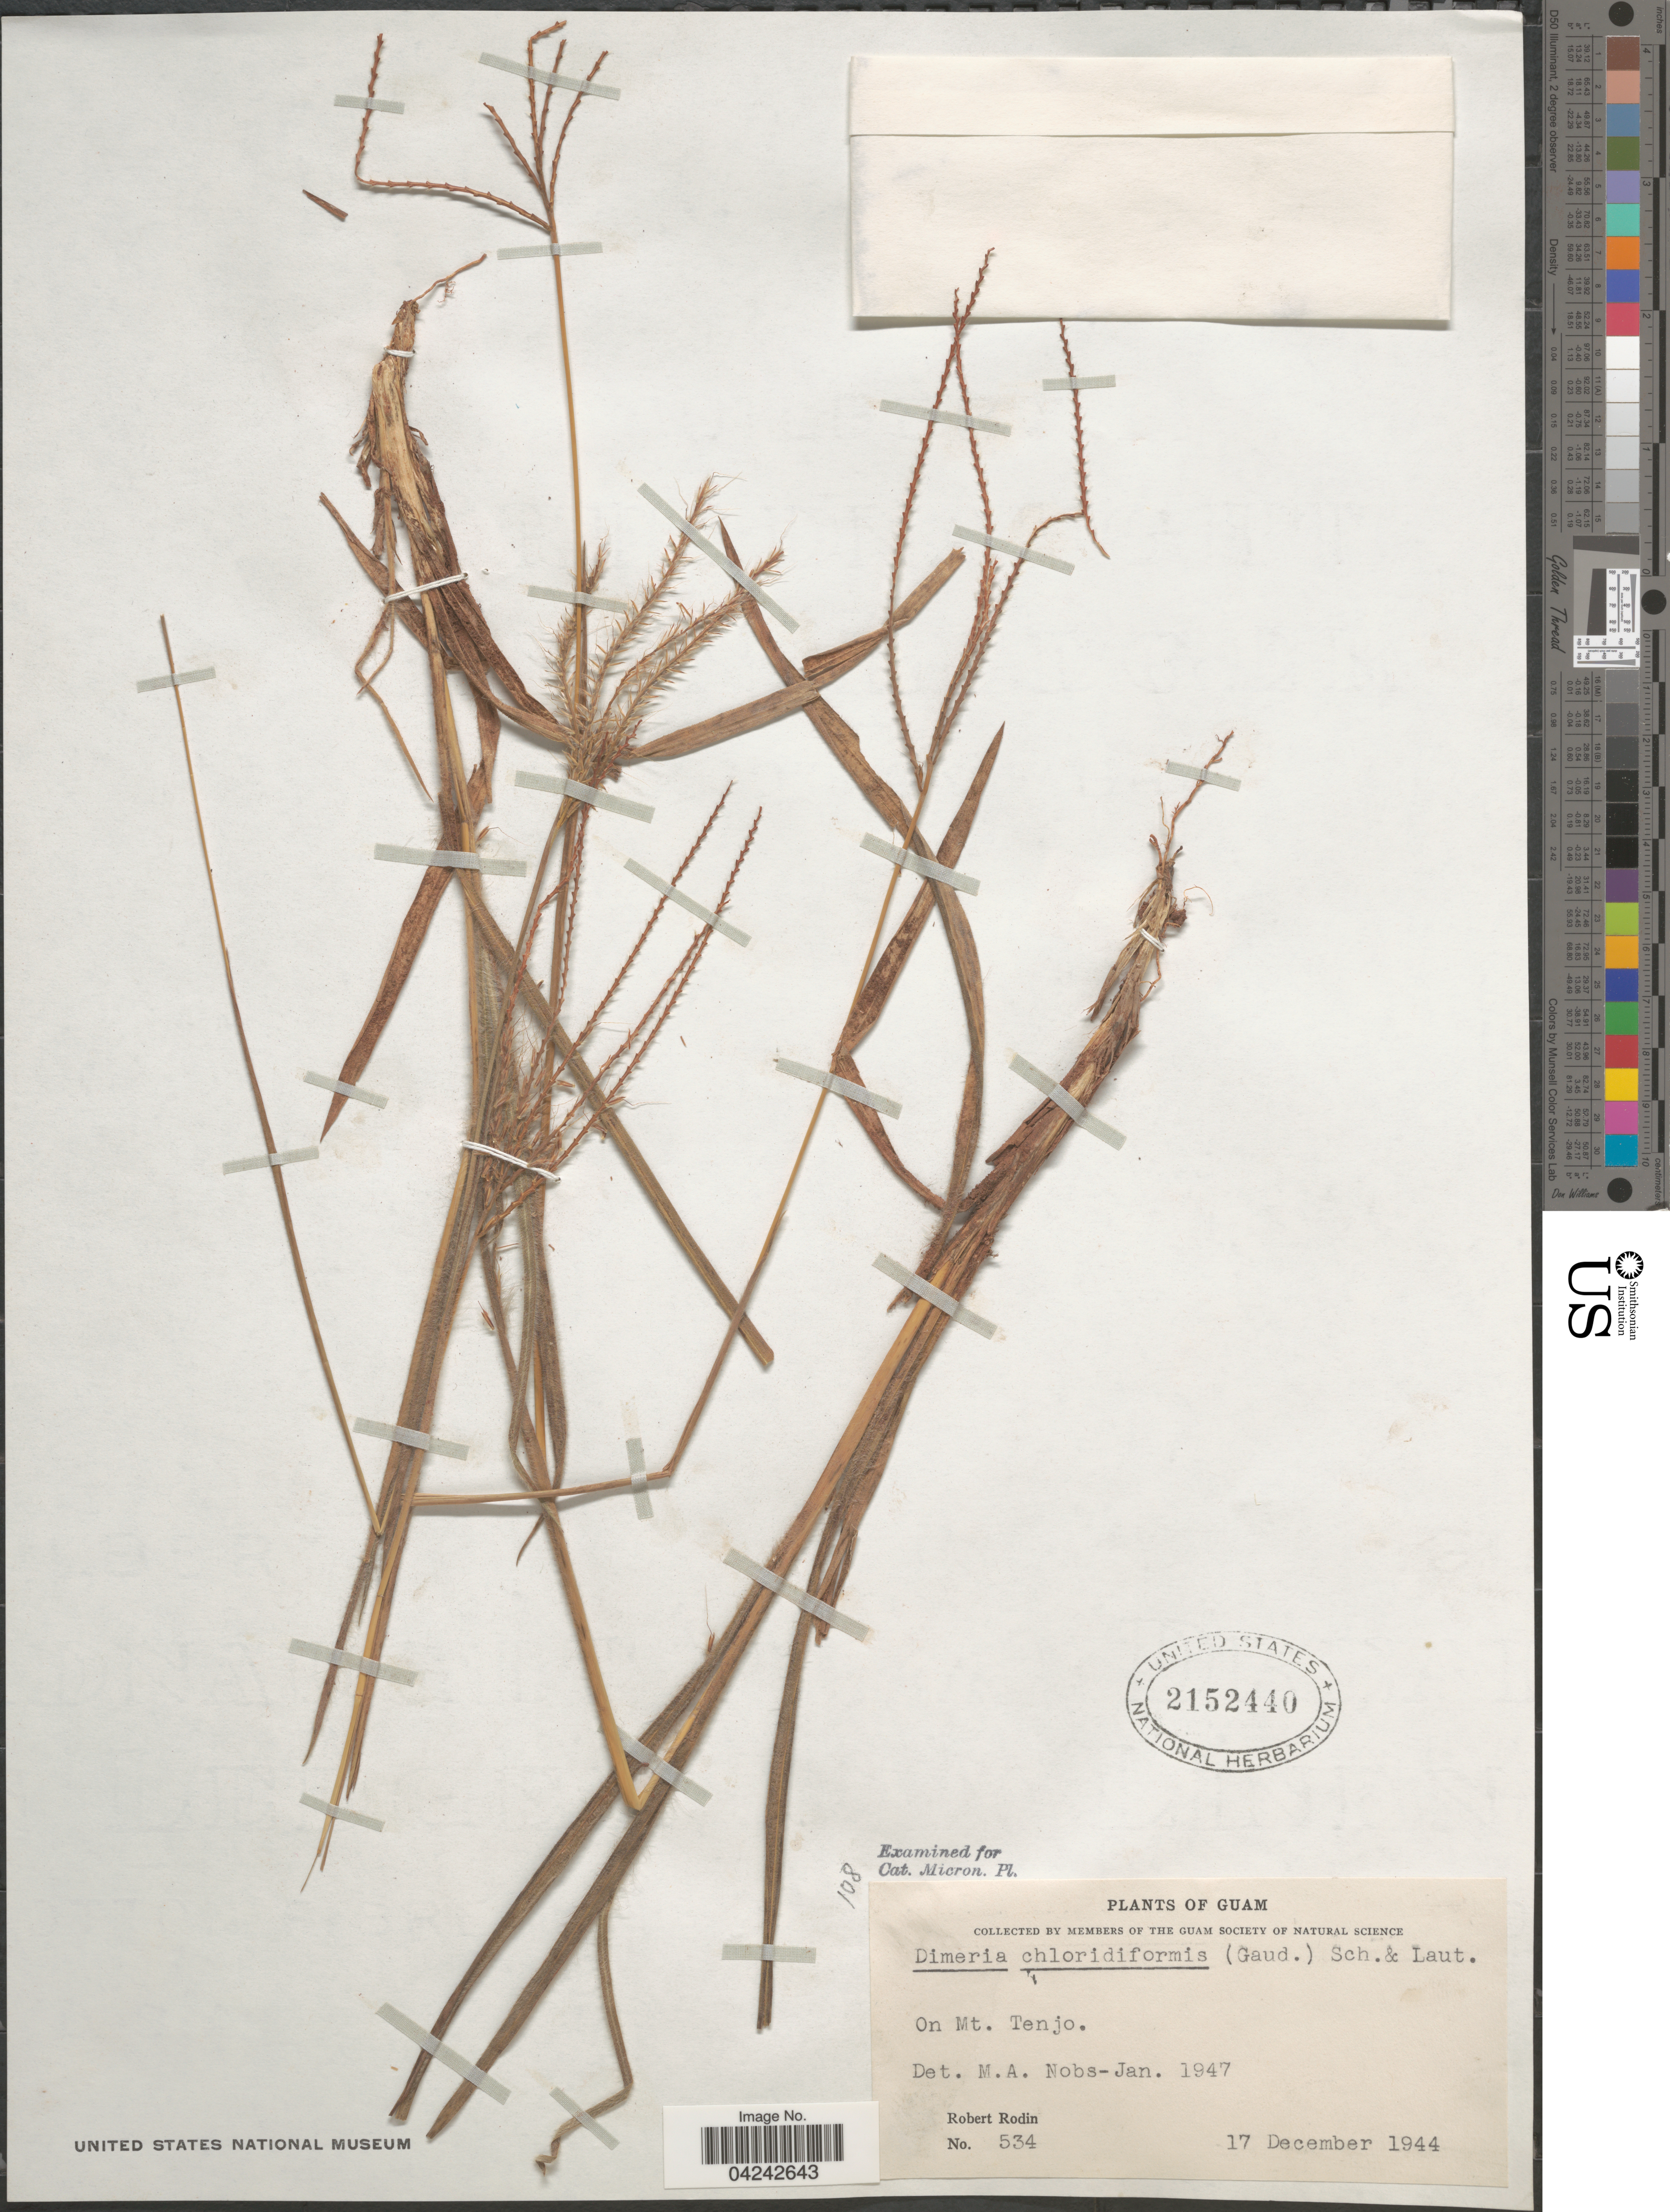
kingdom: Plantae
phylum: Tracheophyta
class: Liliopsida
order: Poales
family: Poaceae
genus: Dimeria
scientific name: Dimeria chloridiformis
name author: (Gaudich.) Schum. & Lauterb.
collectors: R. Rodin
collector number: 534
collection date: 1944-12-17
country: Guam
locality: Members of the Guam Society of Natural Science [unsure placement] On Mt. Tenjo.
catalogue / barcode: US 2152440